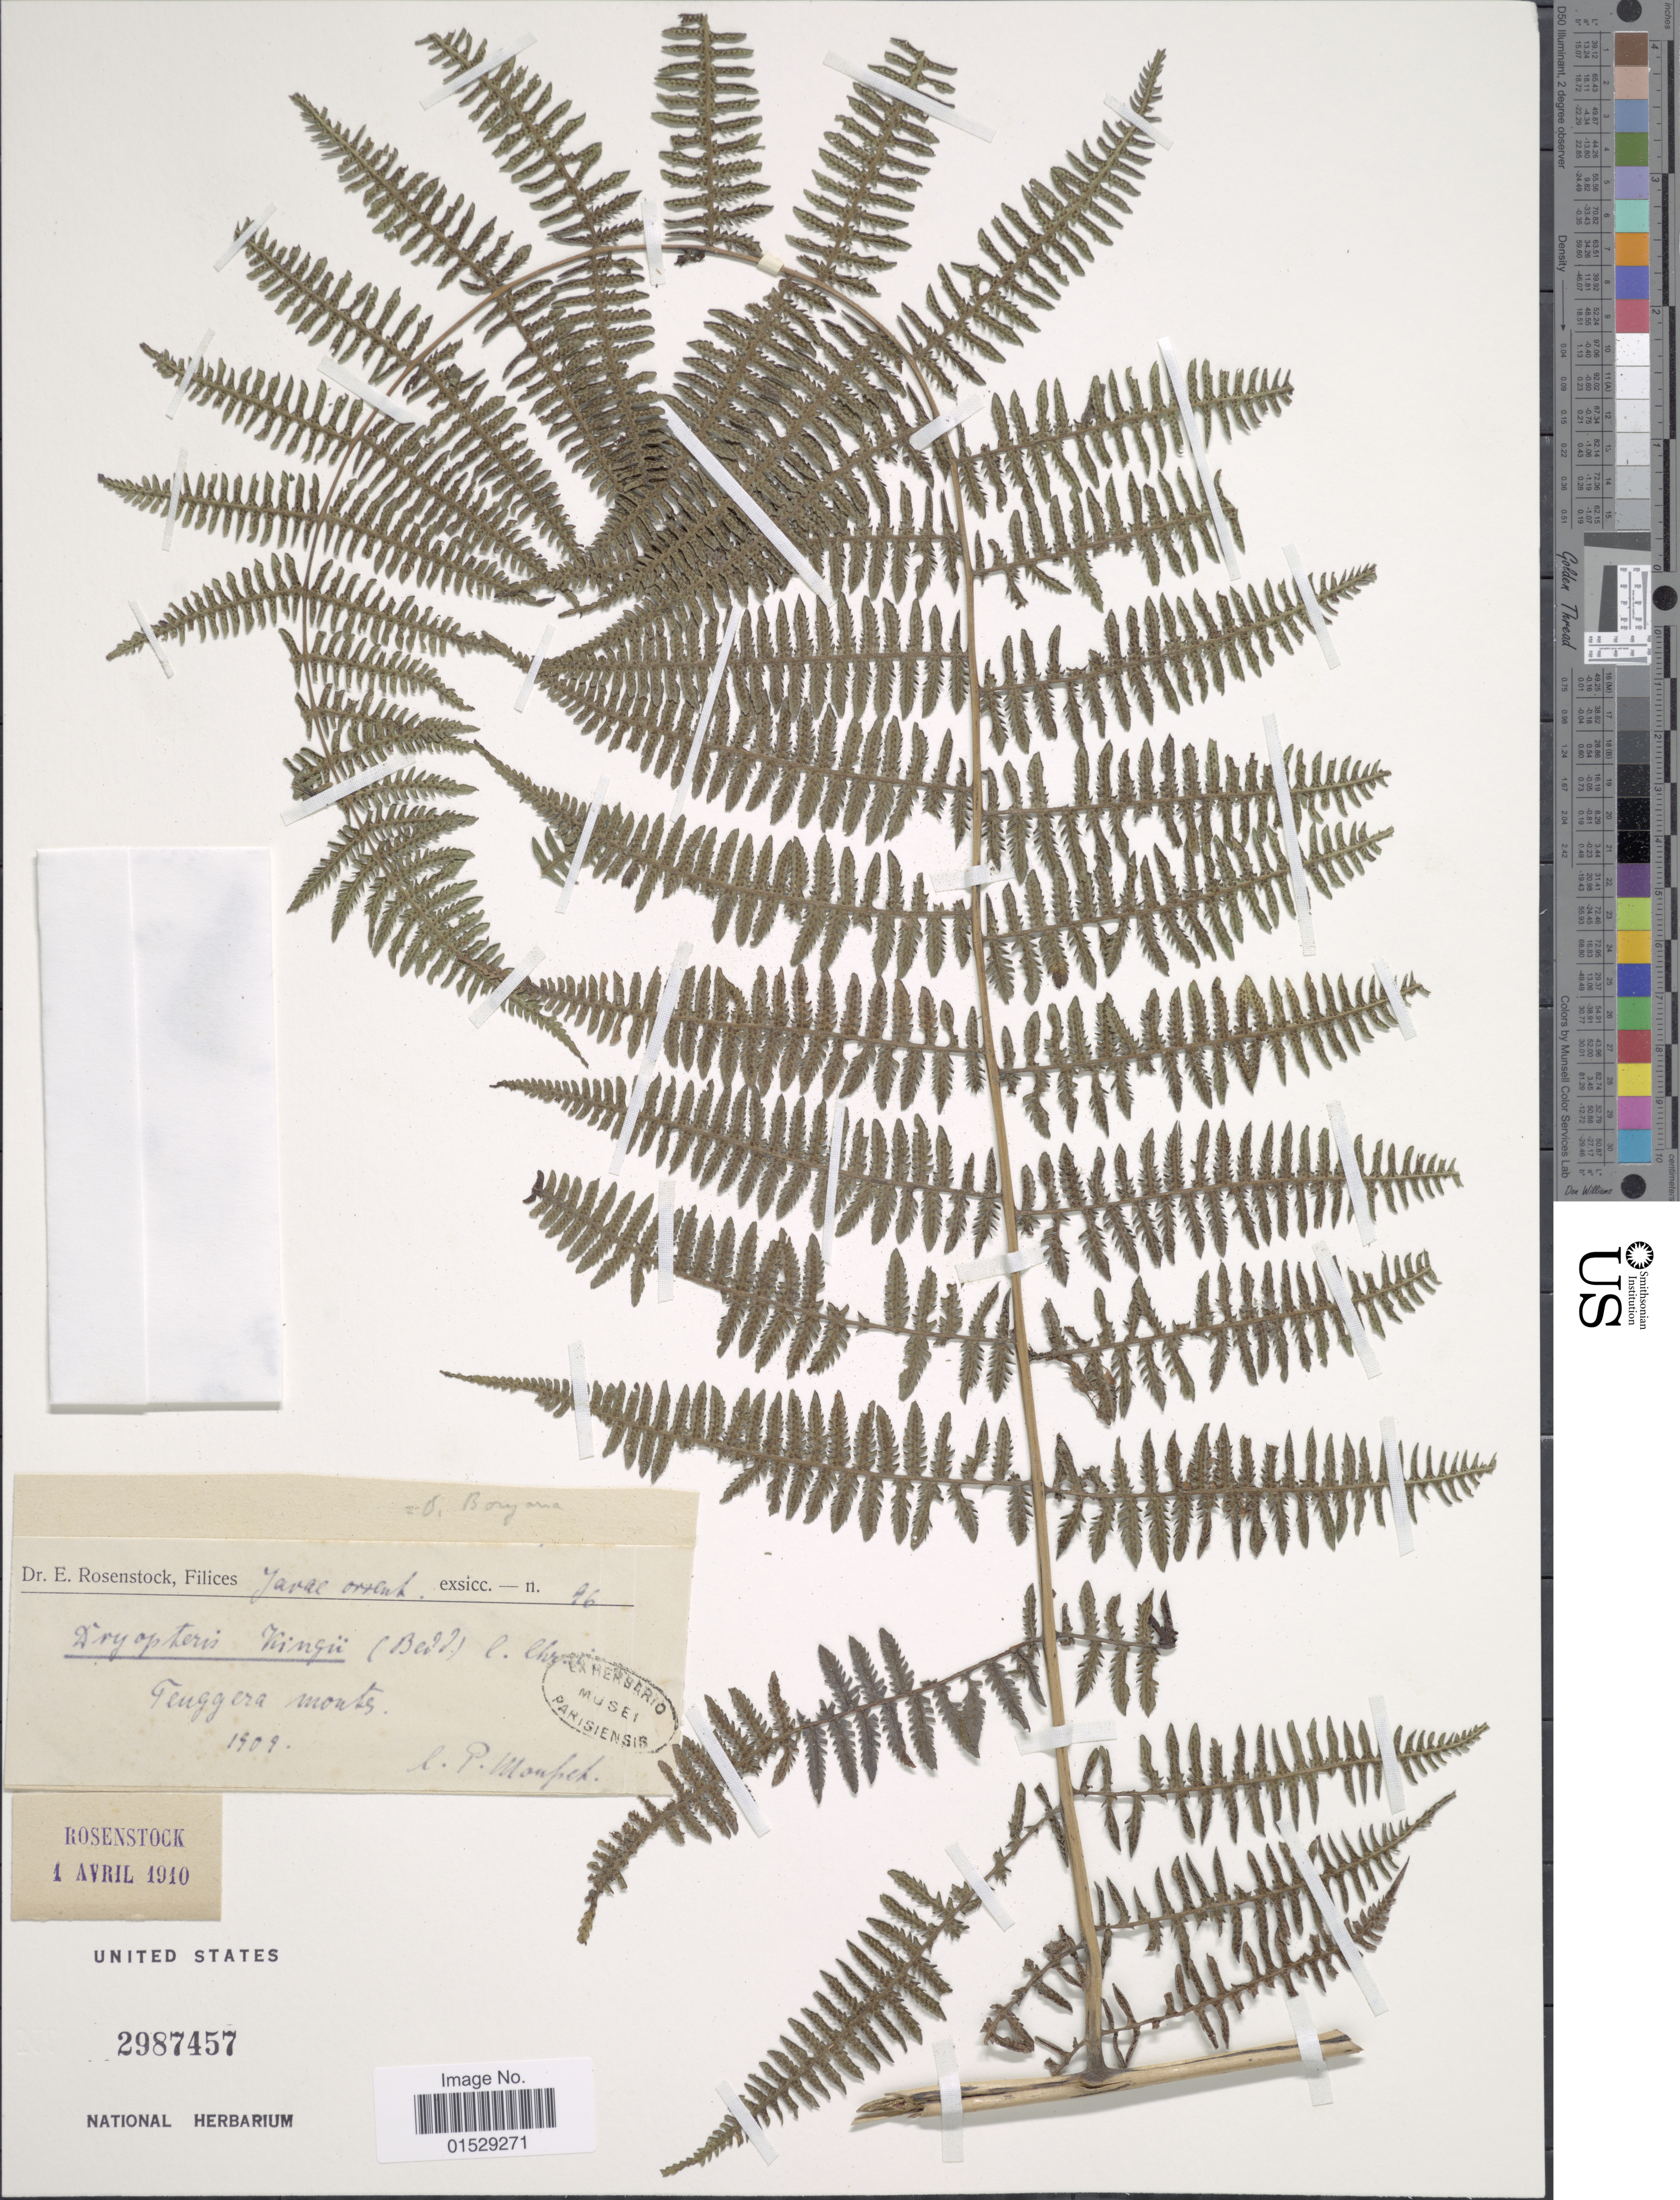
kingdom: Plantae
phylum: Tracheophyta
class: Polypodiopsida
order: Polypodiales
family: Athyriaceae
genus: Deparia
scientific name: Deparia boryana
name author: (Willd.) M. Kato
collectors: J. Mousset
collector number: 96*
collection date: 1909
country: Indonesia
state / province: Java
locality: Tengfera Monts [interpreted]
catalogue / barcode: US 2987457